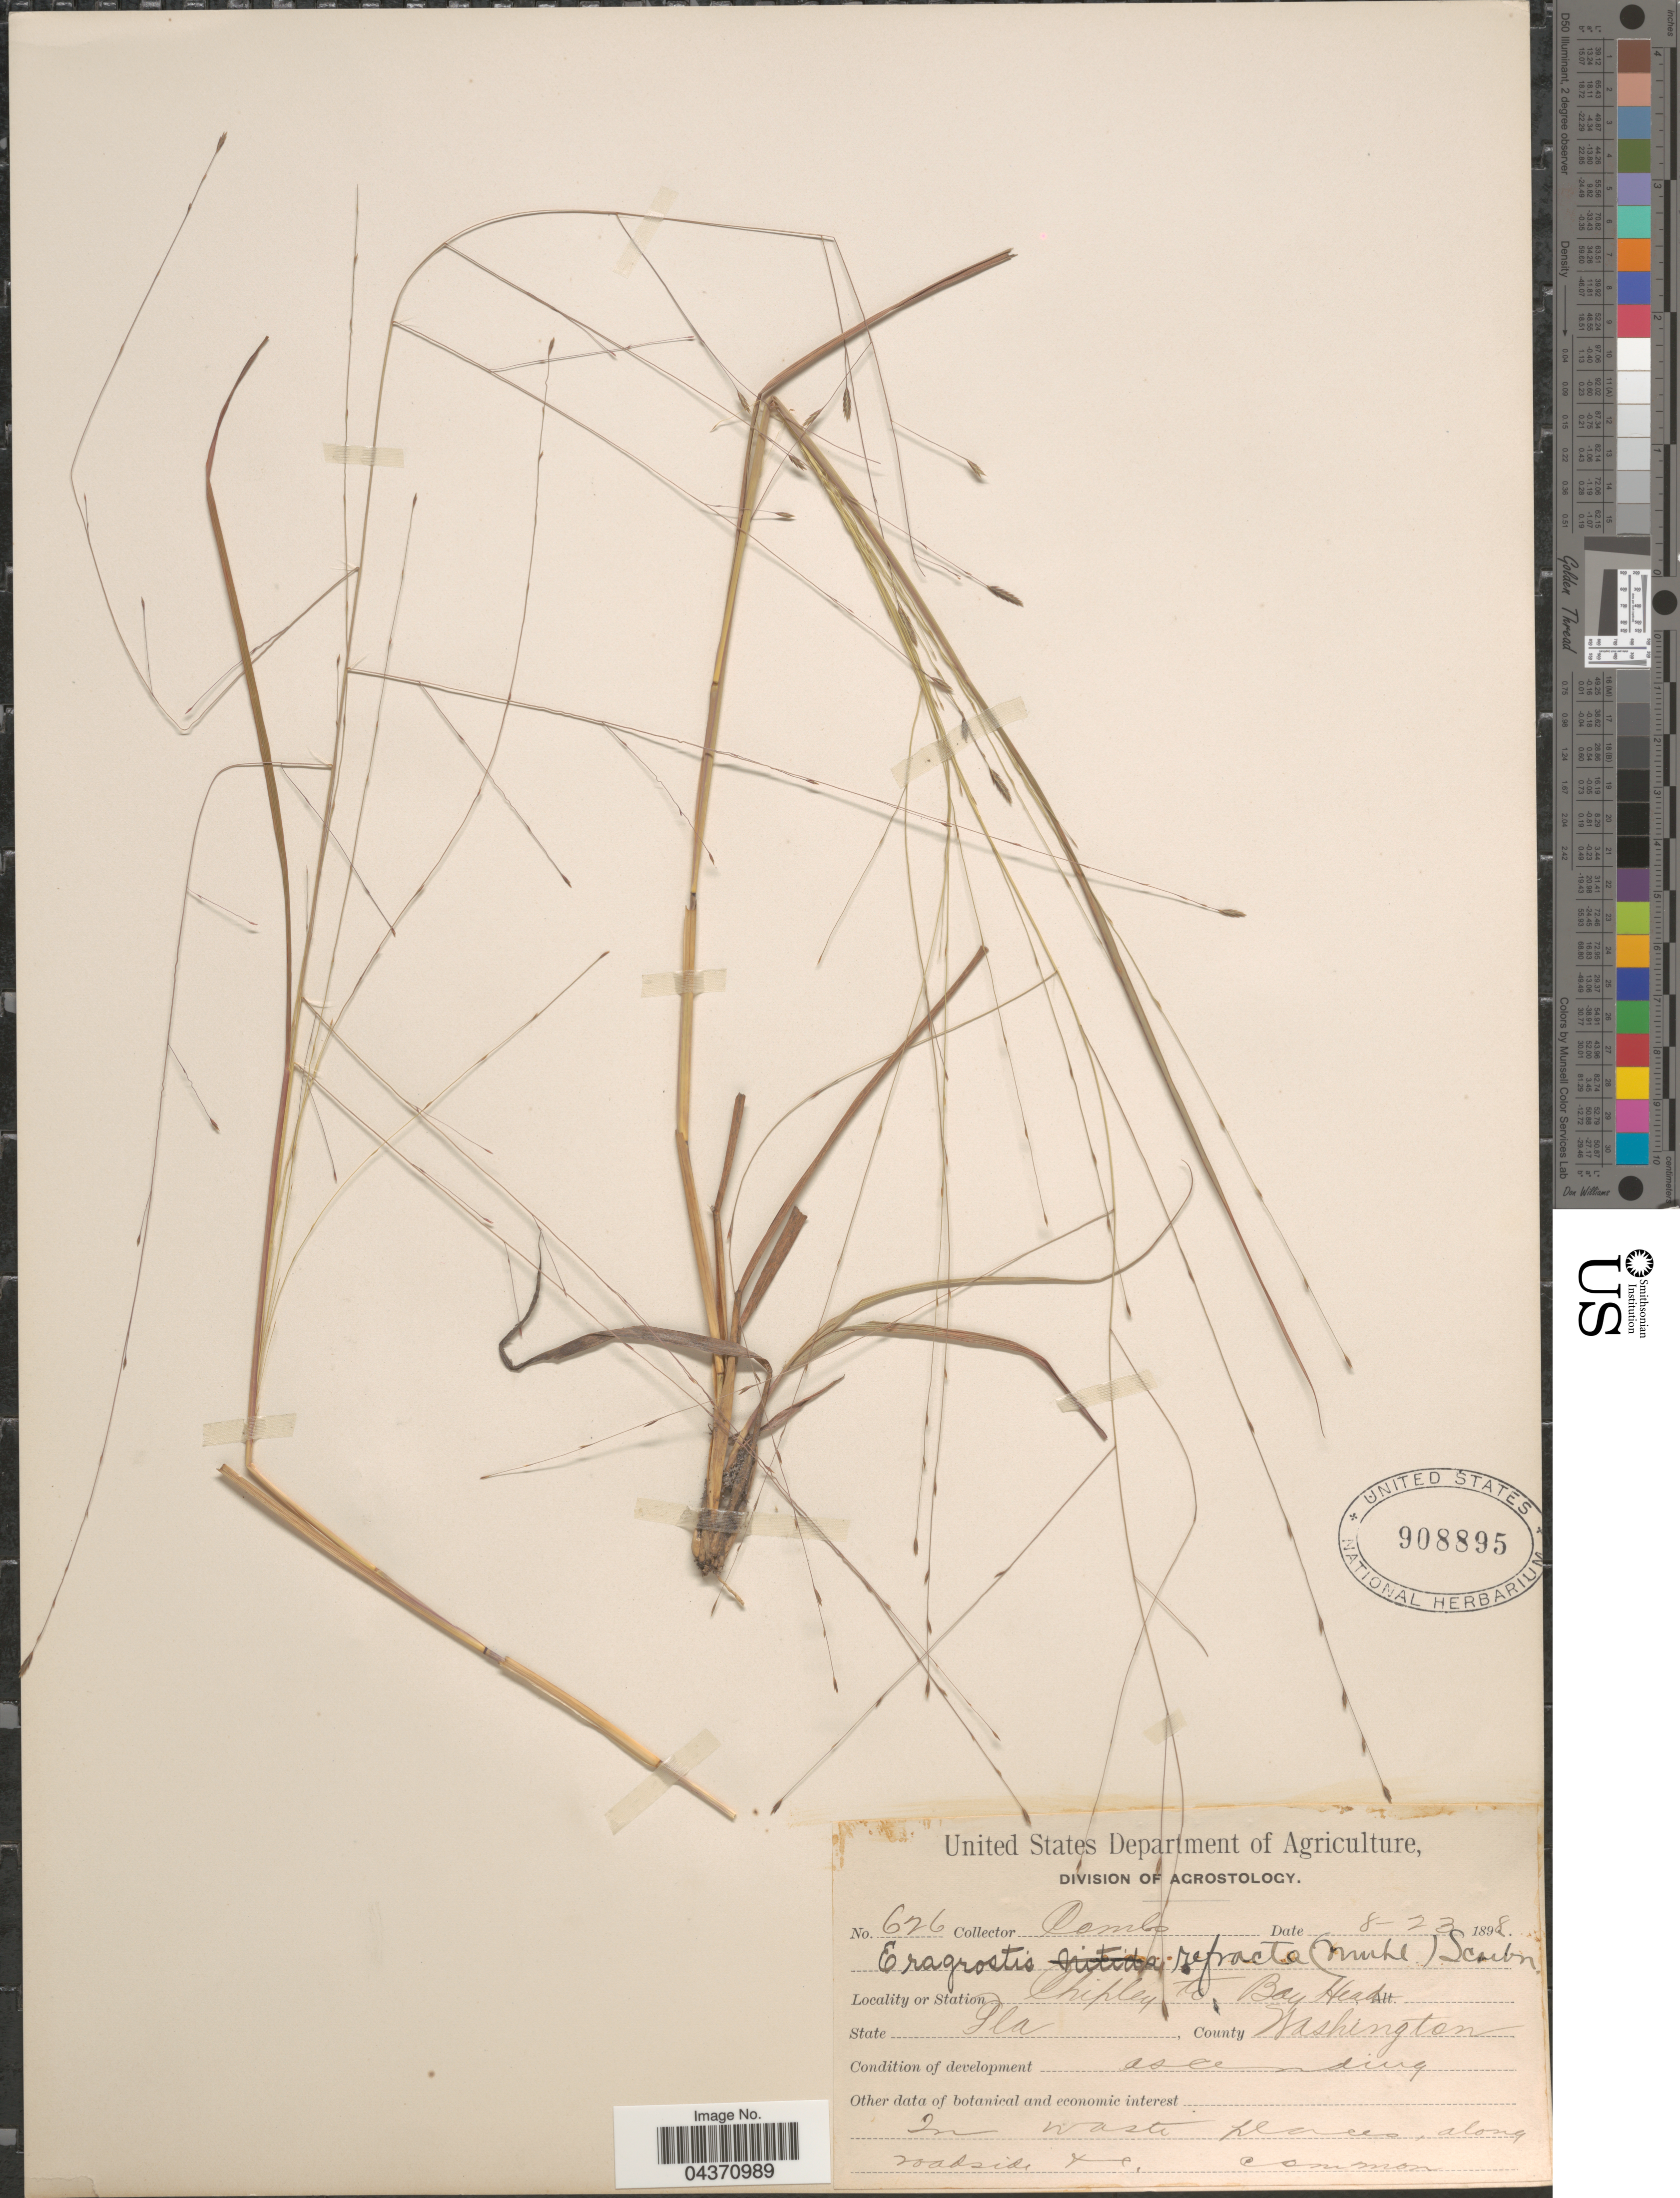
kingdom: Plantae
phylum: Tracheophyta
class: Liliopsida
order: Poales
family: Poaceae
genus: Eragrostis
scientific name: Eragrostis refracta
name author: (Muhl.) Scribn.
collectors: -. Combs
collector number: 626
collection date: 1898-08-23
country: United States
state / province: Florida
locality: Station Chipley to Bay Head. County Washington.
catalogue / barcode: US 908895